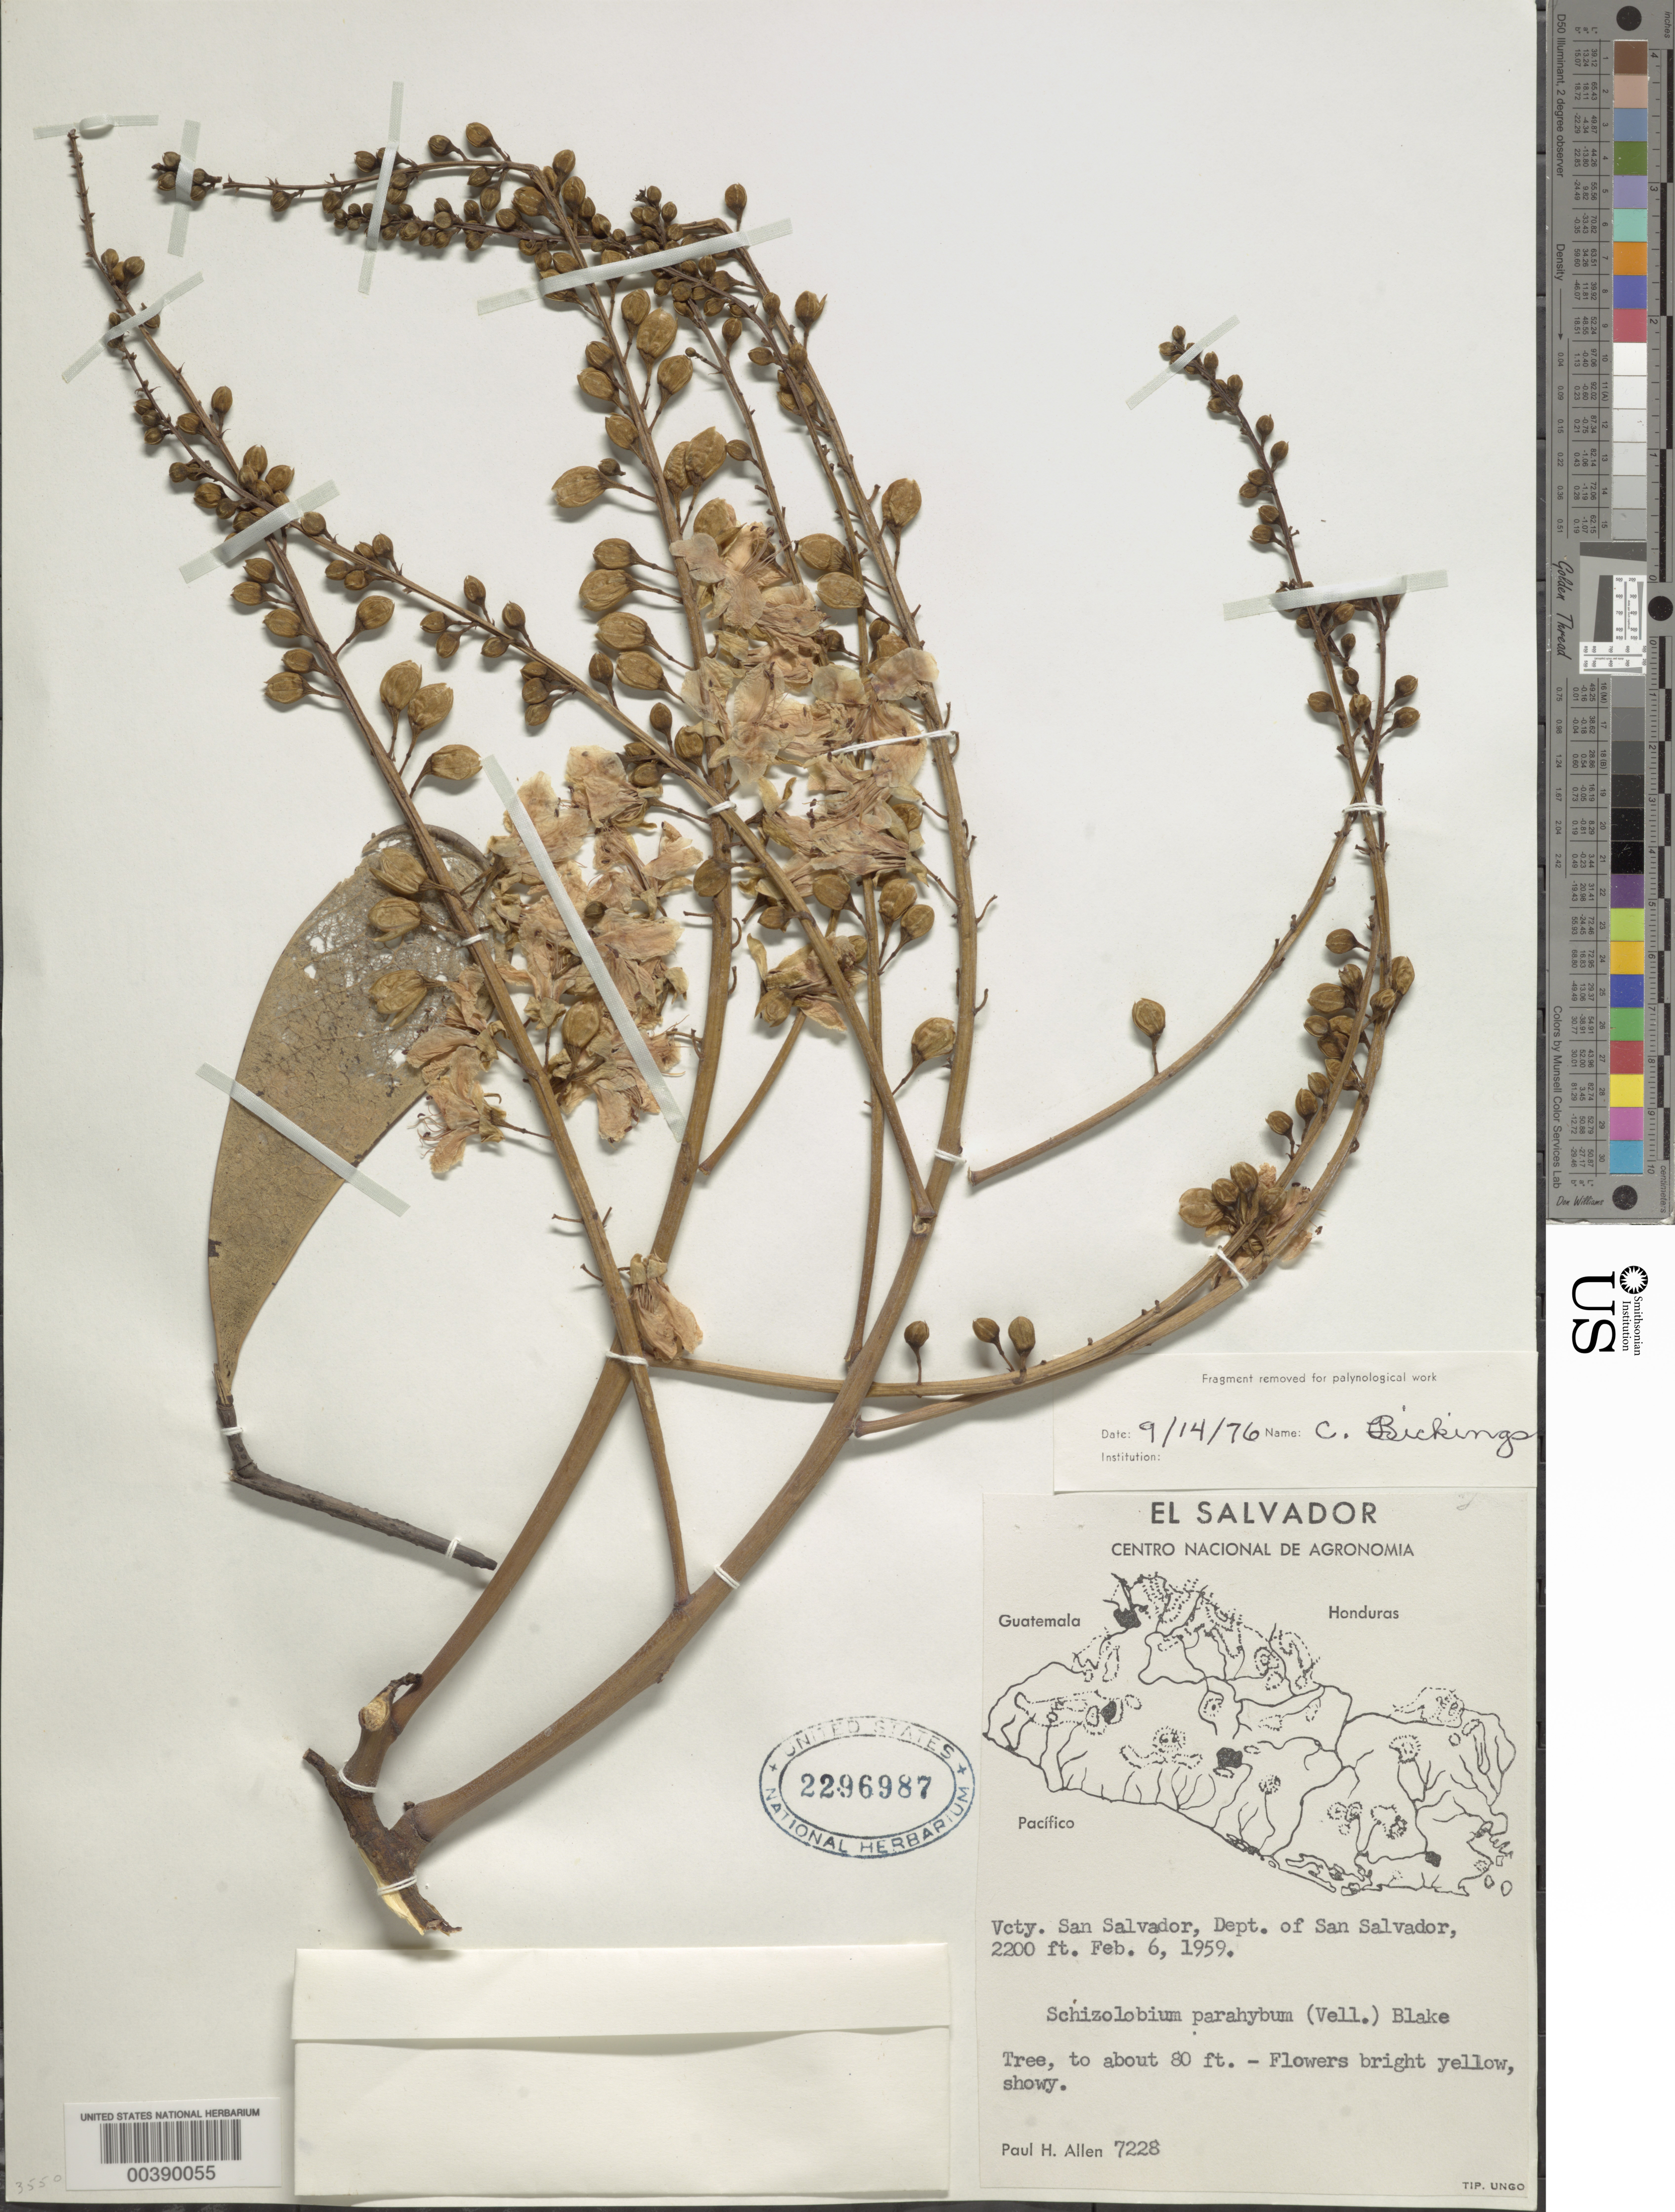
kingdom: Plantae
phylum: Tracheophyta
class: Magnoliopsida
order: Fabales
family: Fabaceae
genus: Schizolobium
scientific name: Schizolobium parahyba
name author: (Vell.) S.F. Blake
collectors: P. H. Allen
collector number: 7228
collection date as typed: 06 Feb 1959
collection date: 1959-02-06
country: El Salvador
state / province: San Salvador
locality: Vicinity of san salvador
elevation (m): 671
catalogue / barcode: US 2296987